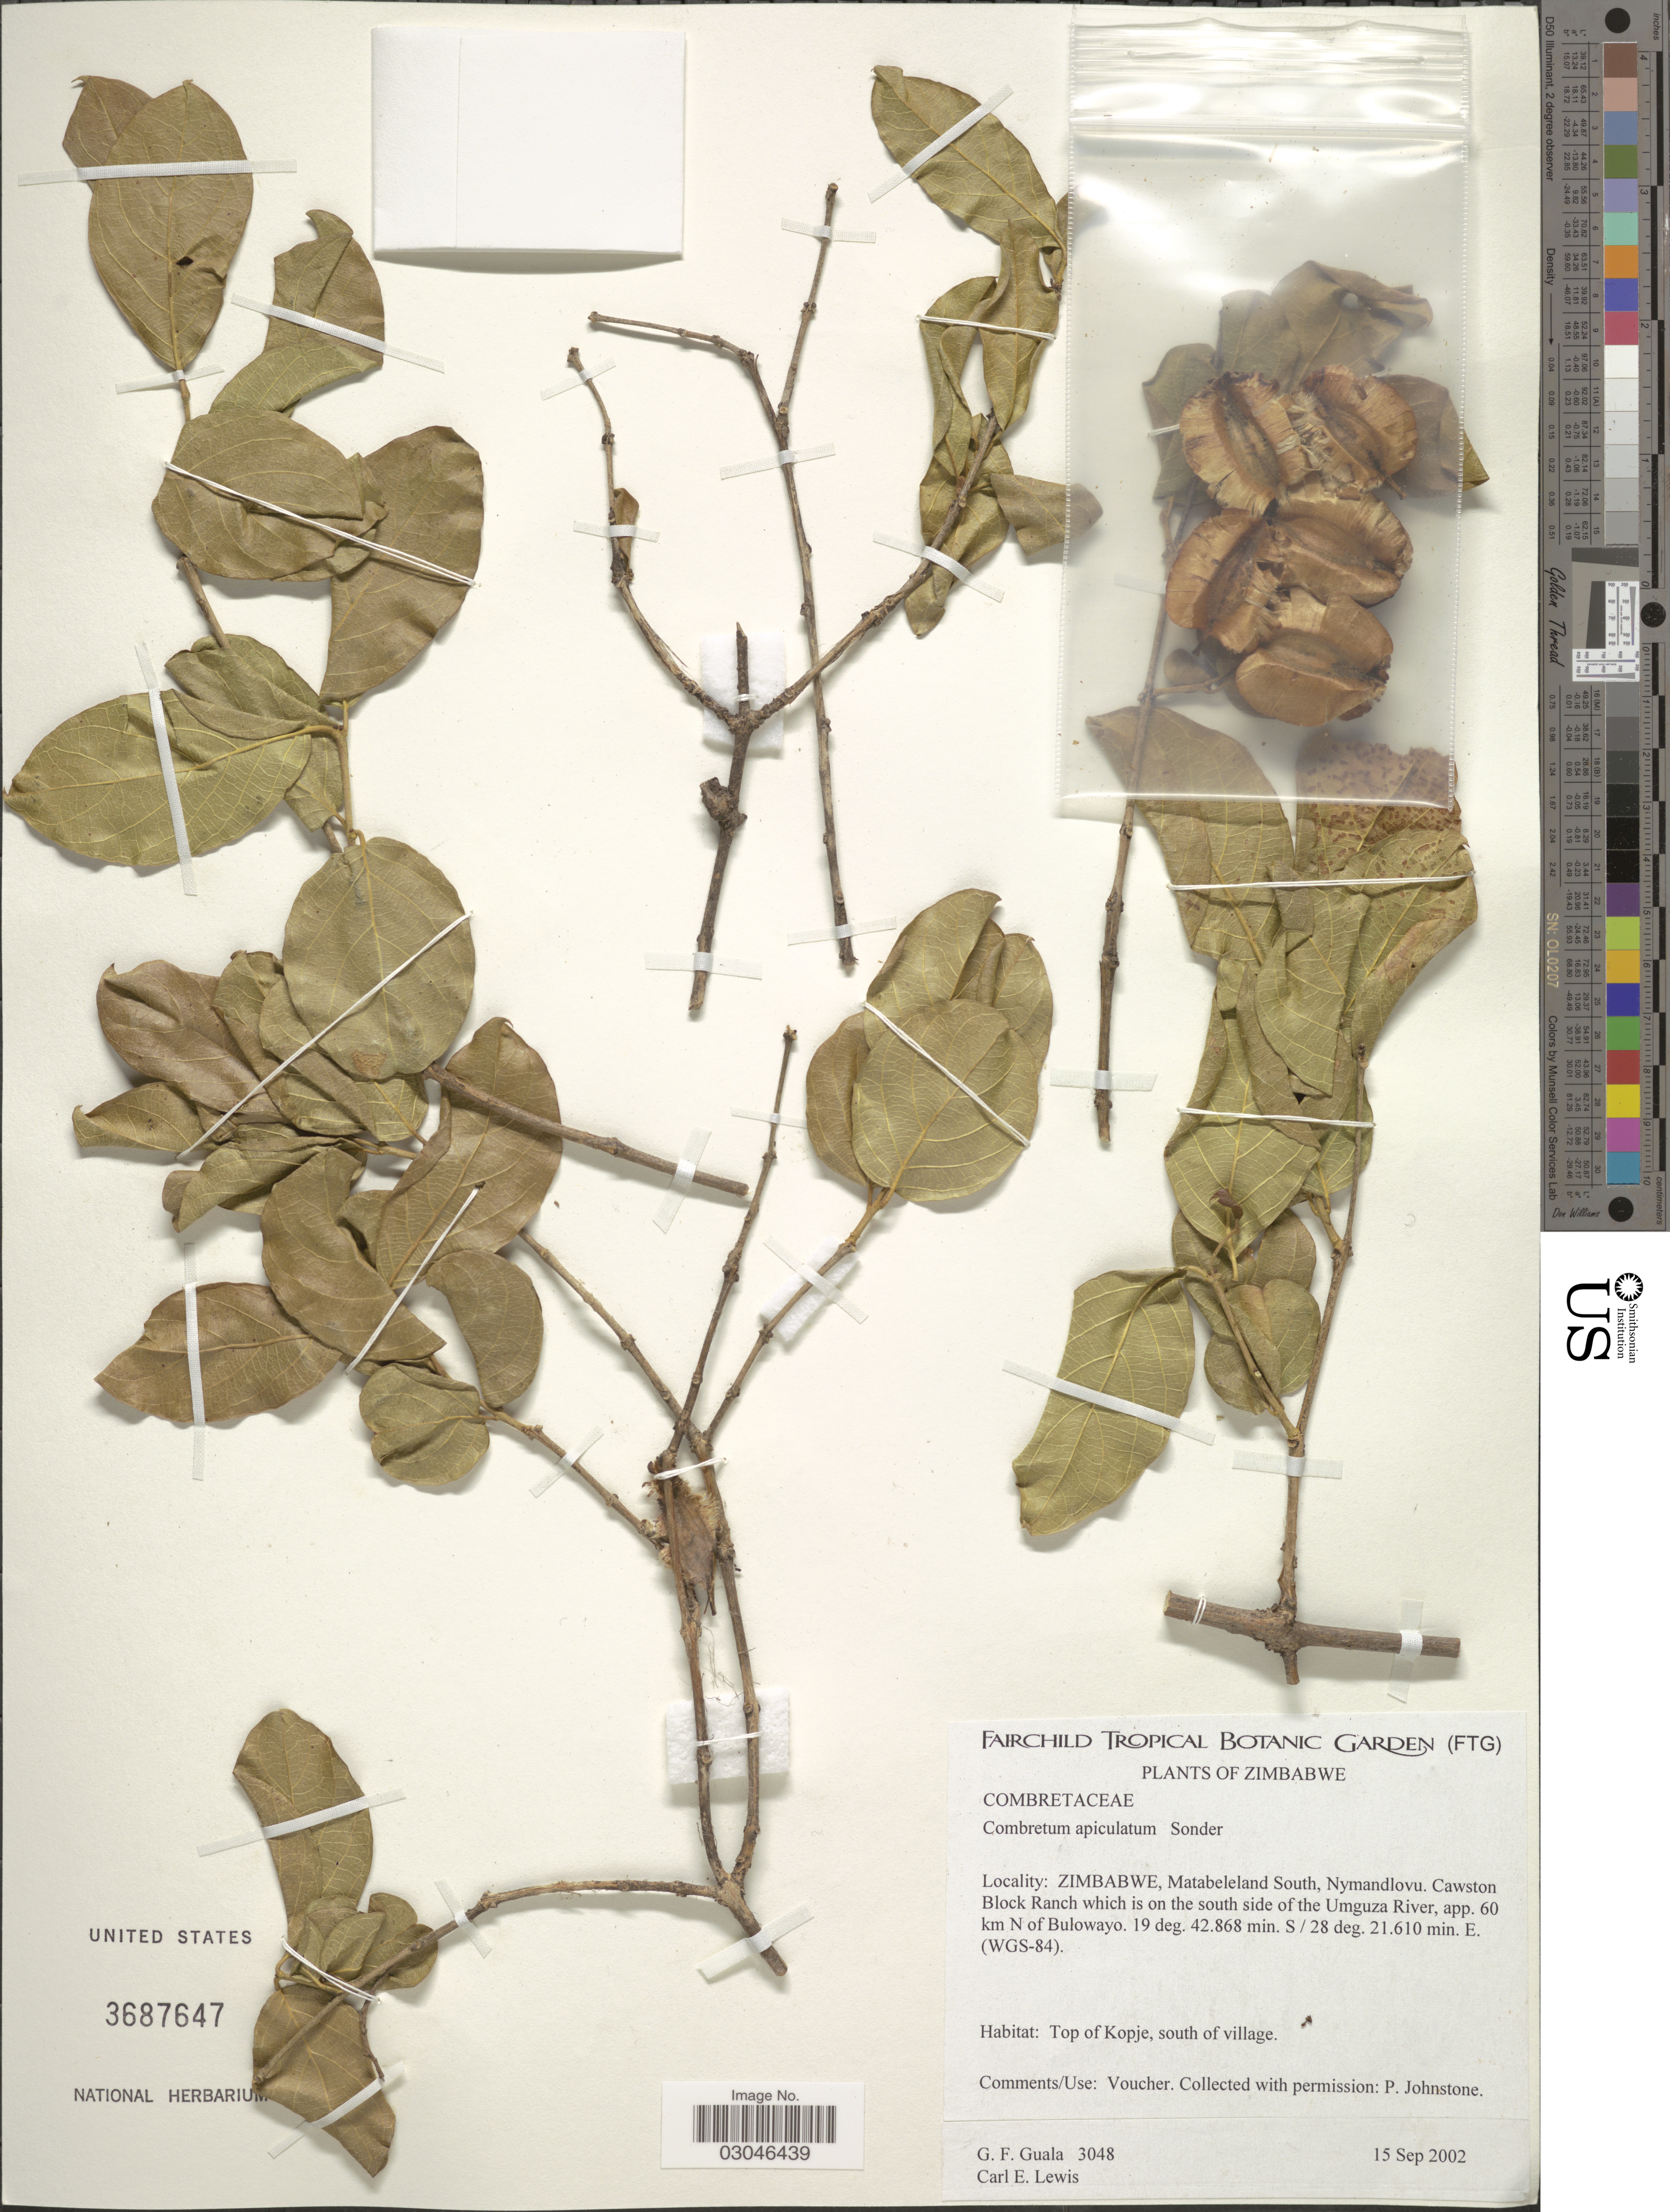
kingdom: Plantae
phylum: Tracheophyta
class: Magnoliopsida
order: Myrtales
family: Combretaceae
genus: Combretum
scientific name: Combretum apiculatum subsp. apiculatum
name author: Sond.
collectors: G. Guala & C. Lewis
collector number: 3048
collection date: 2002-09-15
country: Zimbabwe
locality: Matabeleland South, Nymandlovu. Cawston Block Ranch which is on the south side of the Umguza River, app. 60 km N of Bulowayo. (WGS-84).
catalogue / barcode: US 3687647